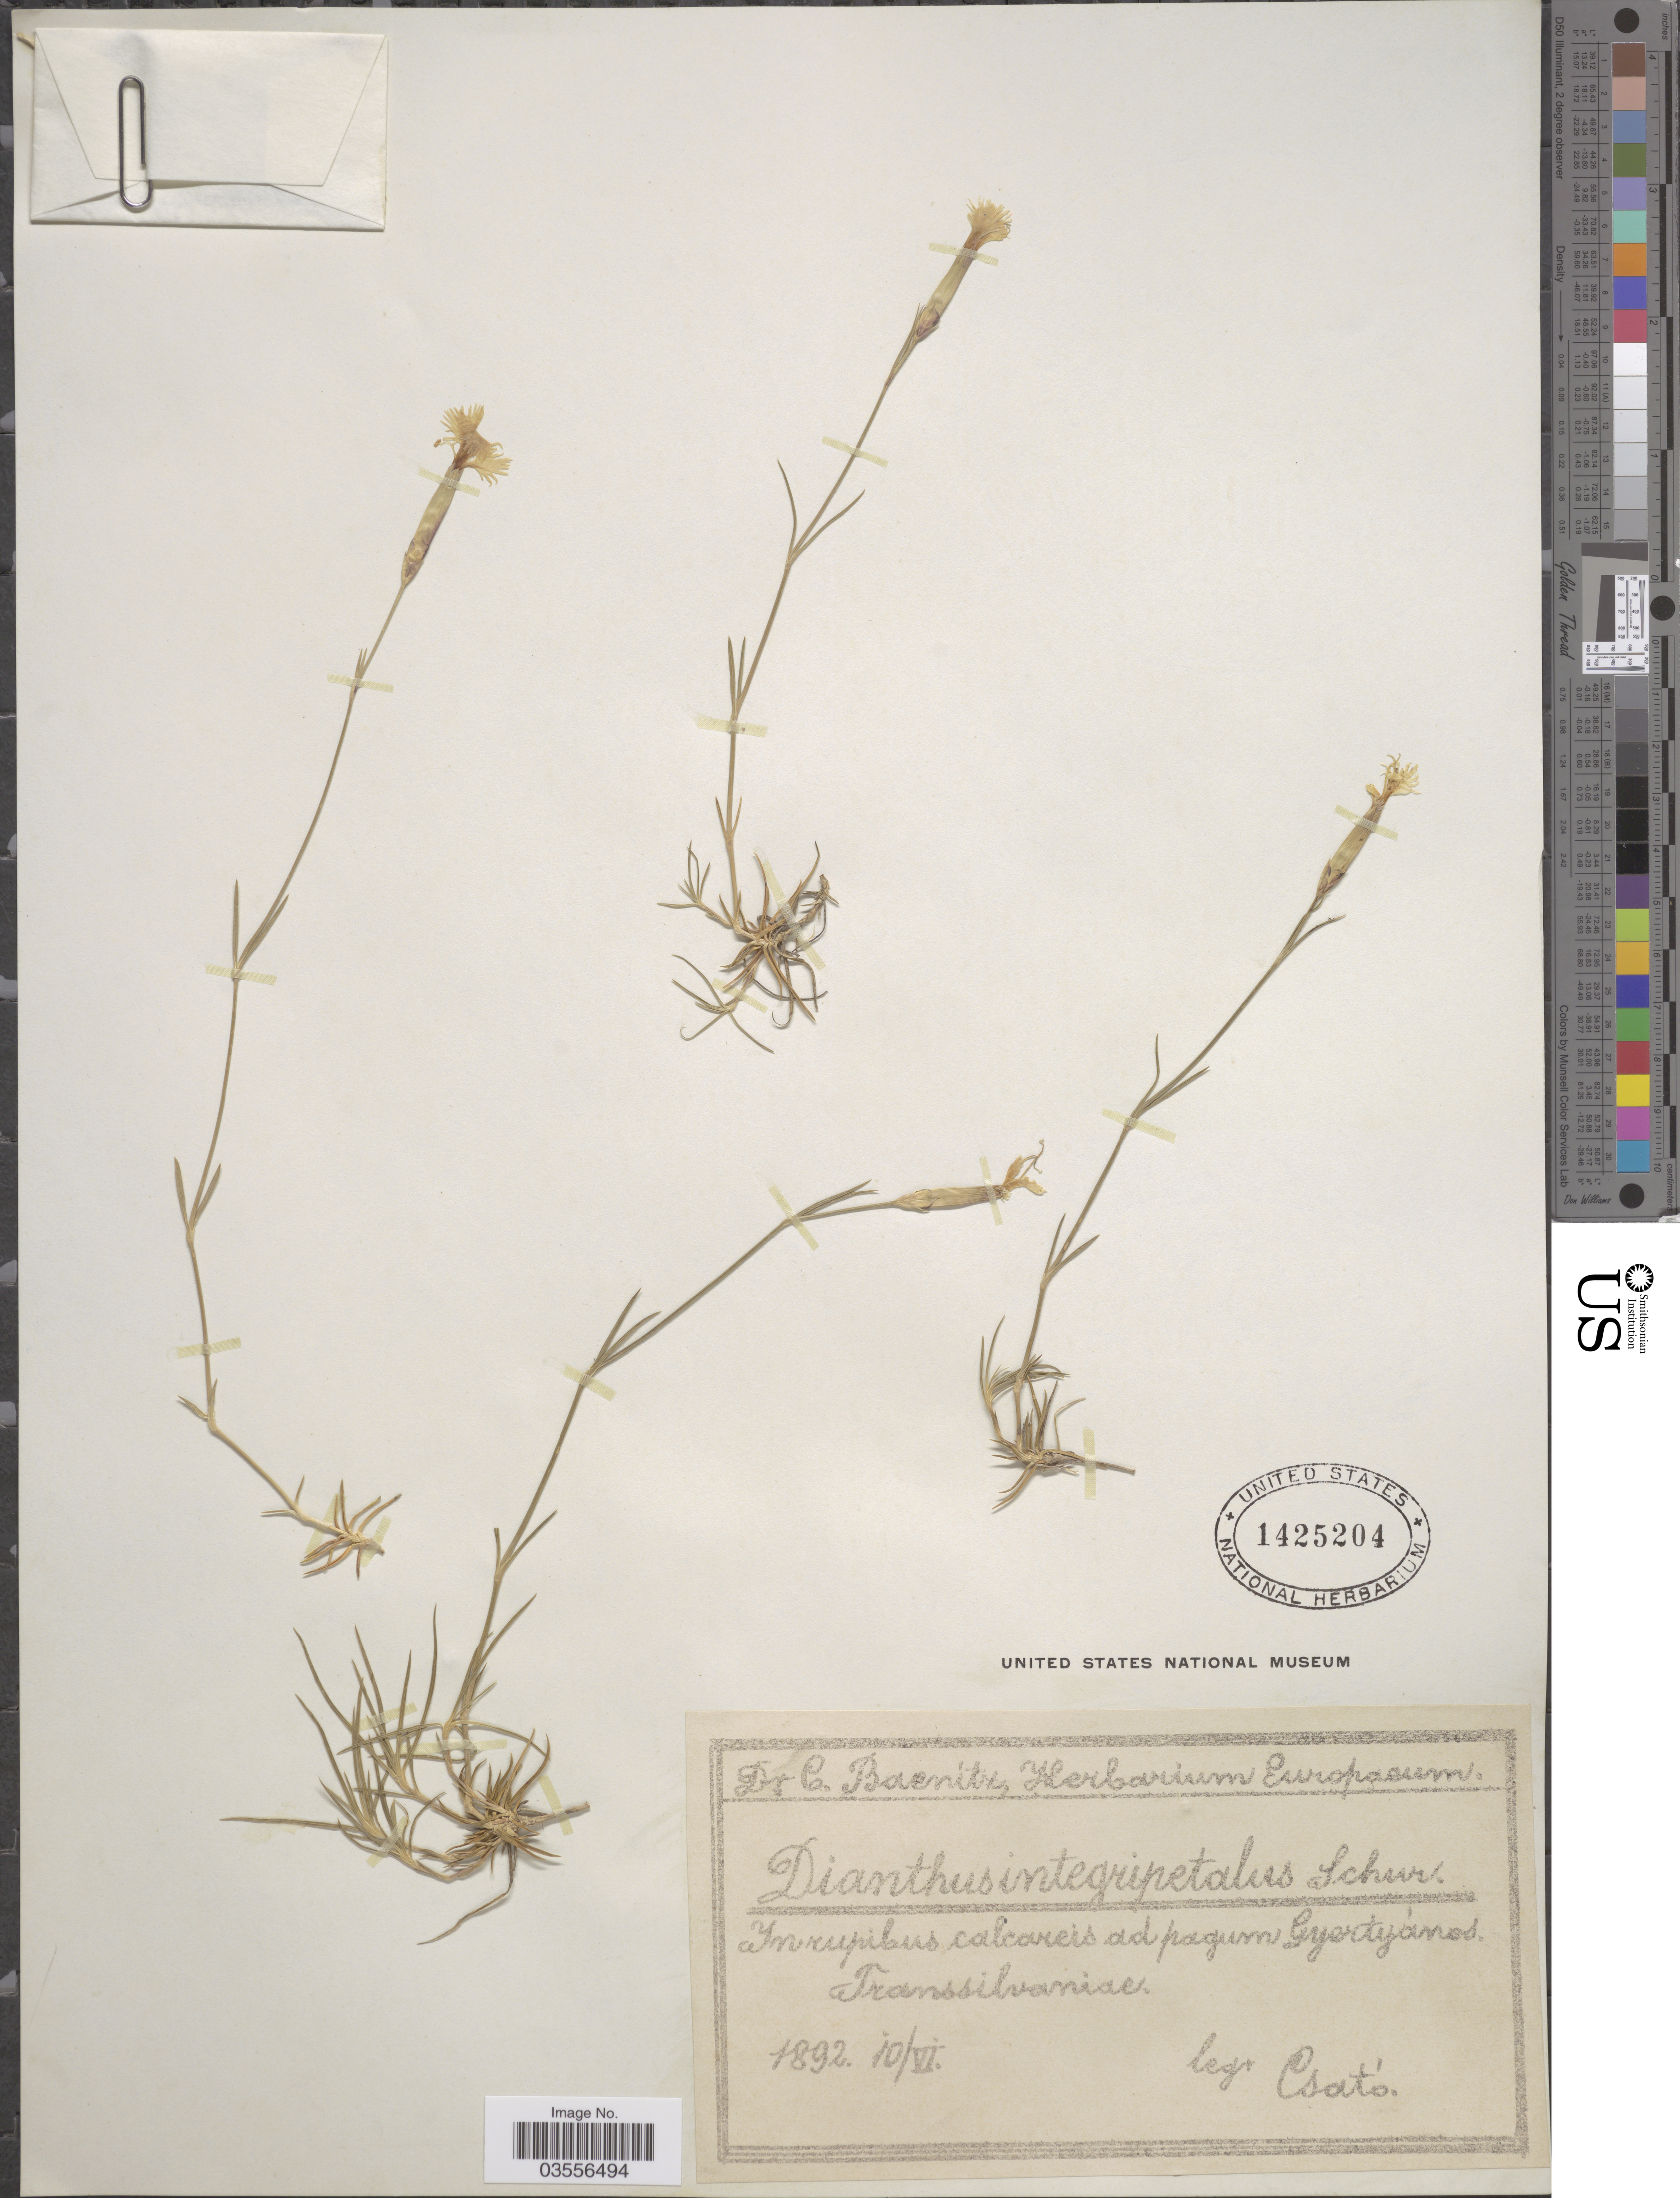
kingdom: Plantae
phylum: Tracheophyta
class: Magnoliopsida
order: Caryophyllales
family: Caryophyllaceae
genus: Dianthus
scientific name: Dianthus integripetalus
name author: Schur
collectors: Csató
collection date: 1892-06-10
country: Romania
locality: In rupibus calcareis ad pagum Gyertyánes. Transsilvaniae.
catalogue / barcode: US 1425204